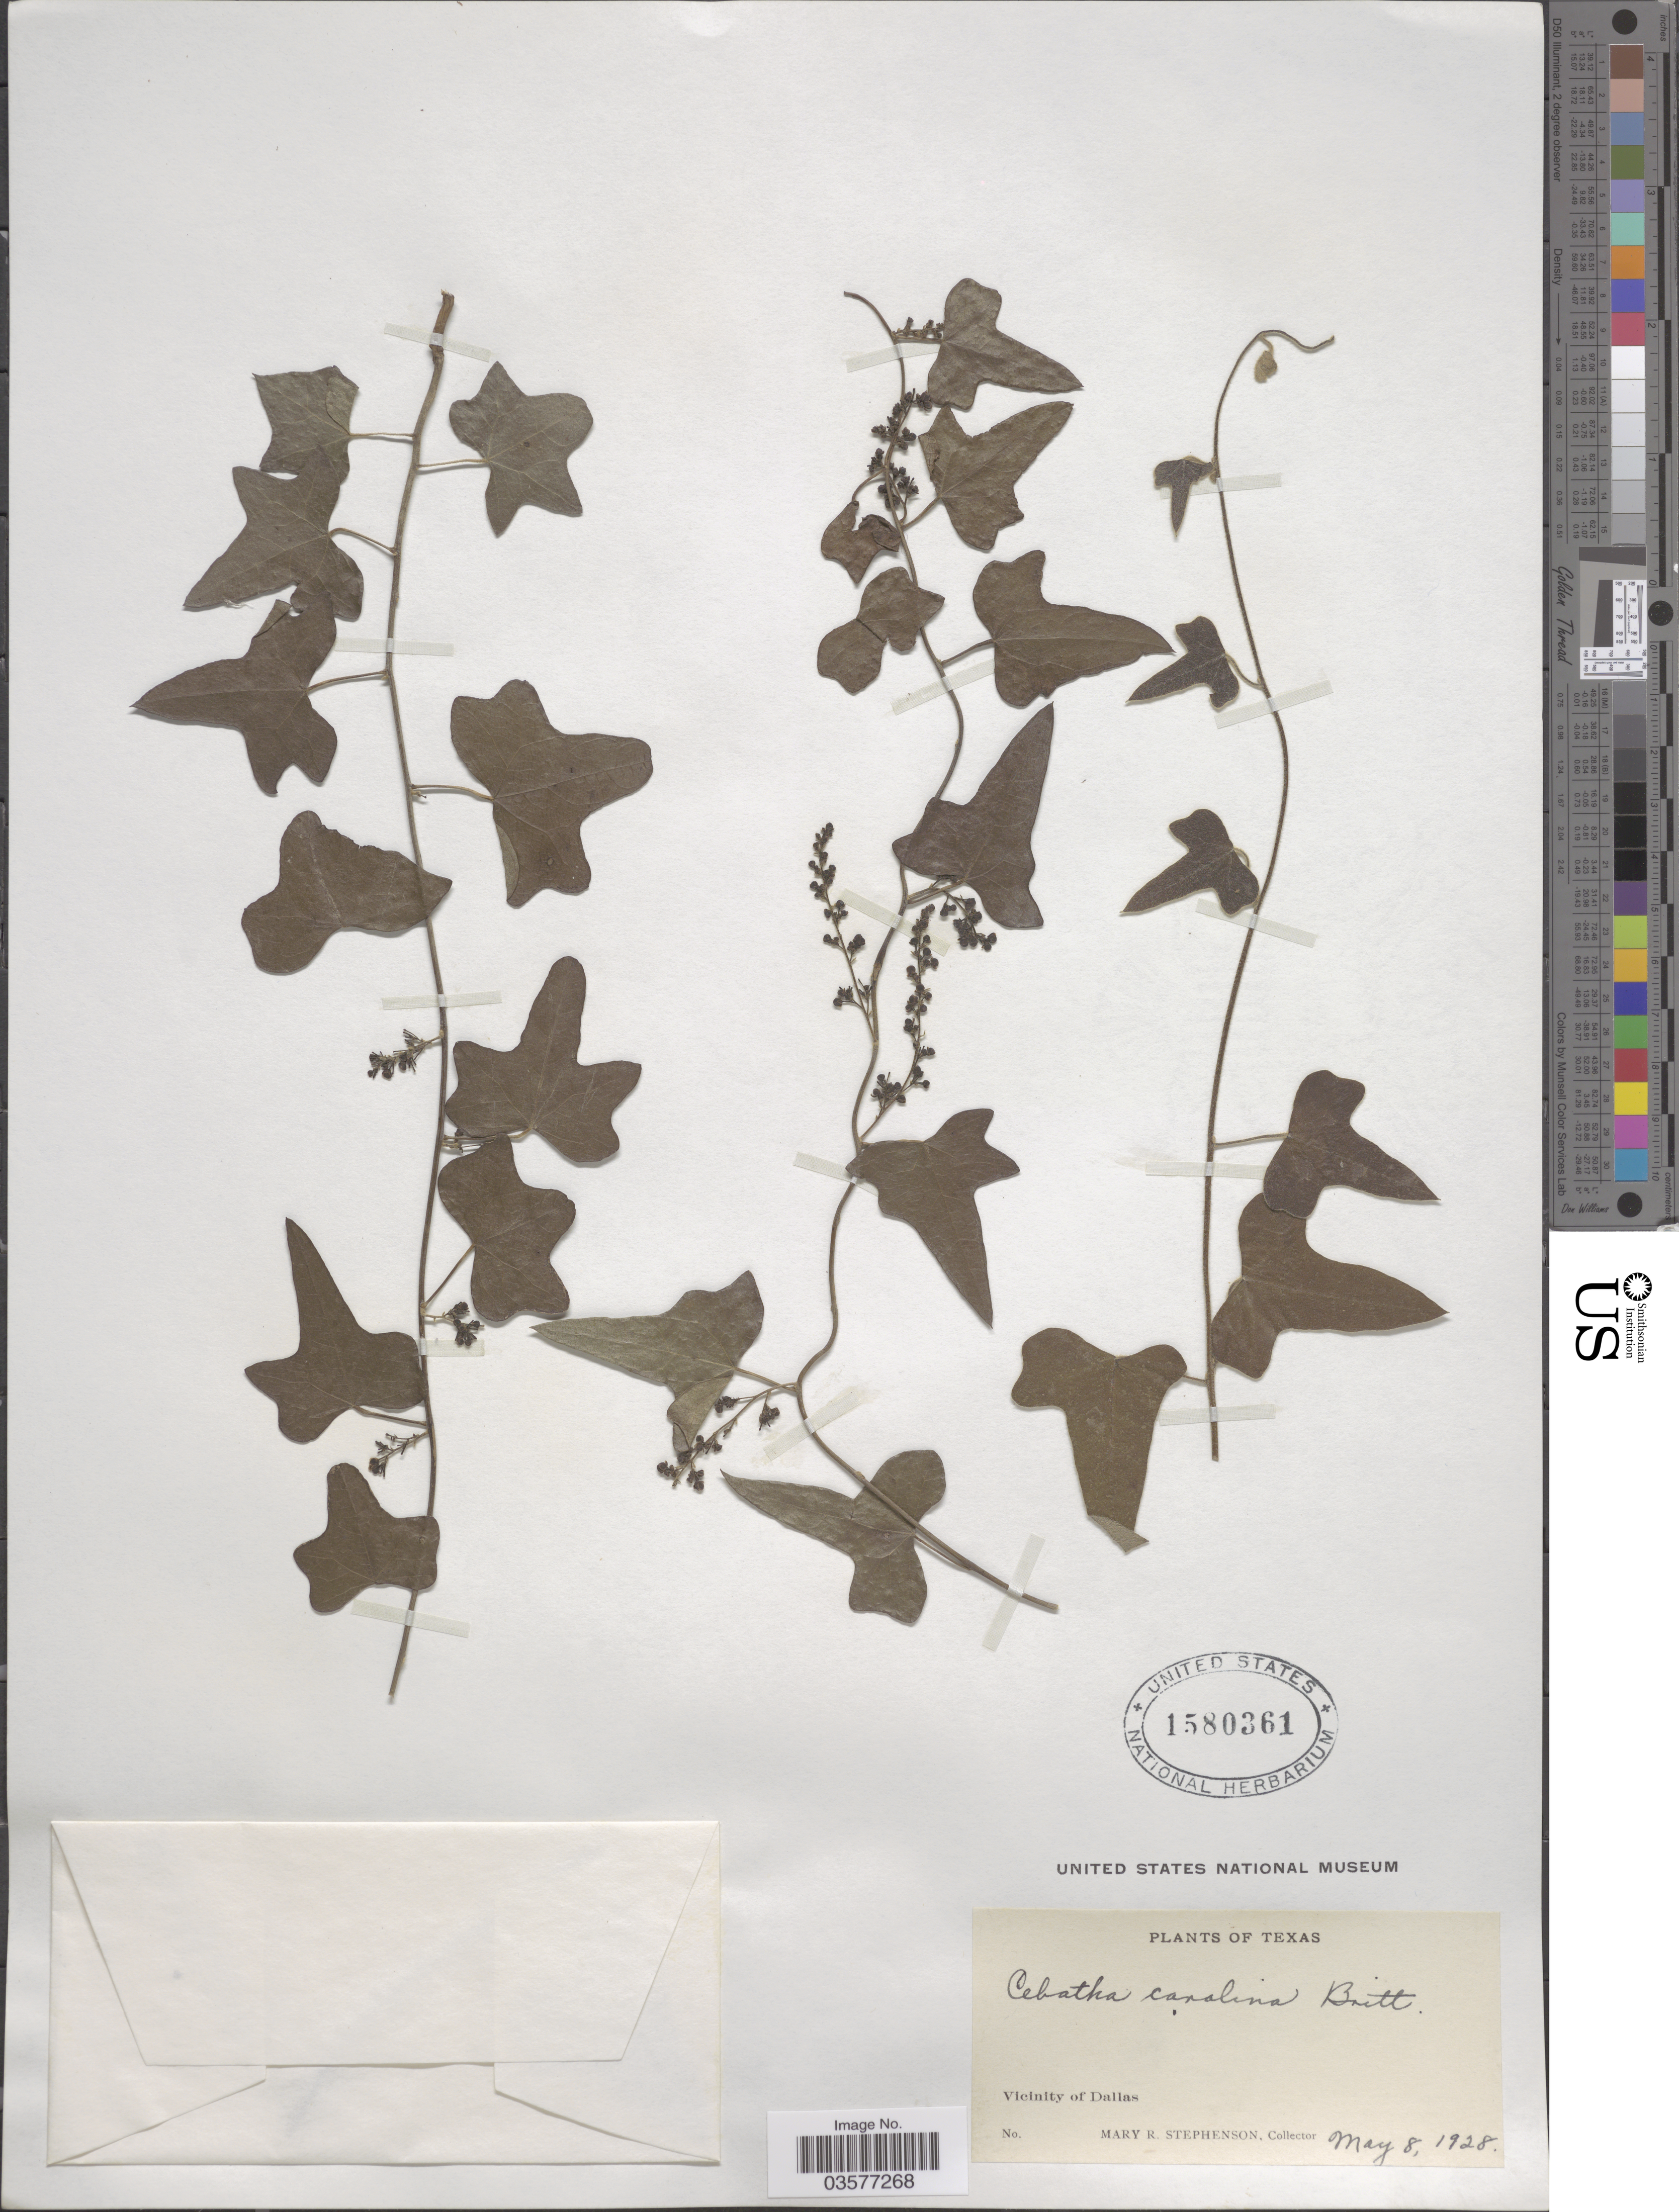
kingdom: Plantae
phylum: Tracheophyta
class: Magnoliopsida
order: Ranunculales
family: Menispermaceae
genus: Cocculus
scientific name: Cocculus carolinus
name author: (L.) DC.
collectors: M. Stephenson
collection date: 1928-05-08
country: United States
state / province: Texas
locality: Vicinity of Dallas.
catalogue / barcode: US 1580361